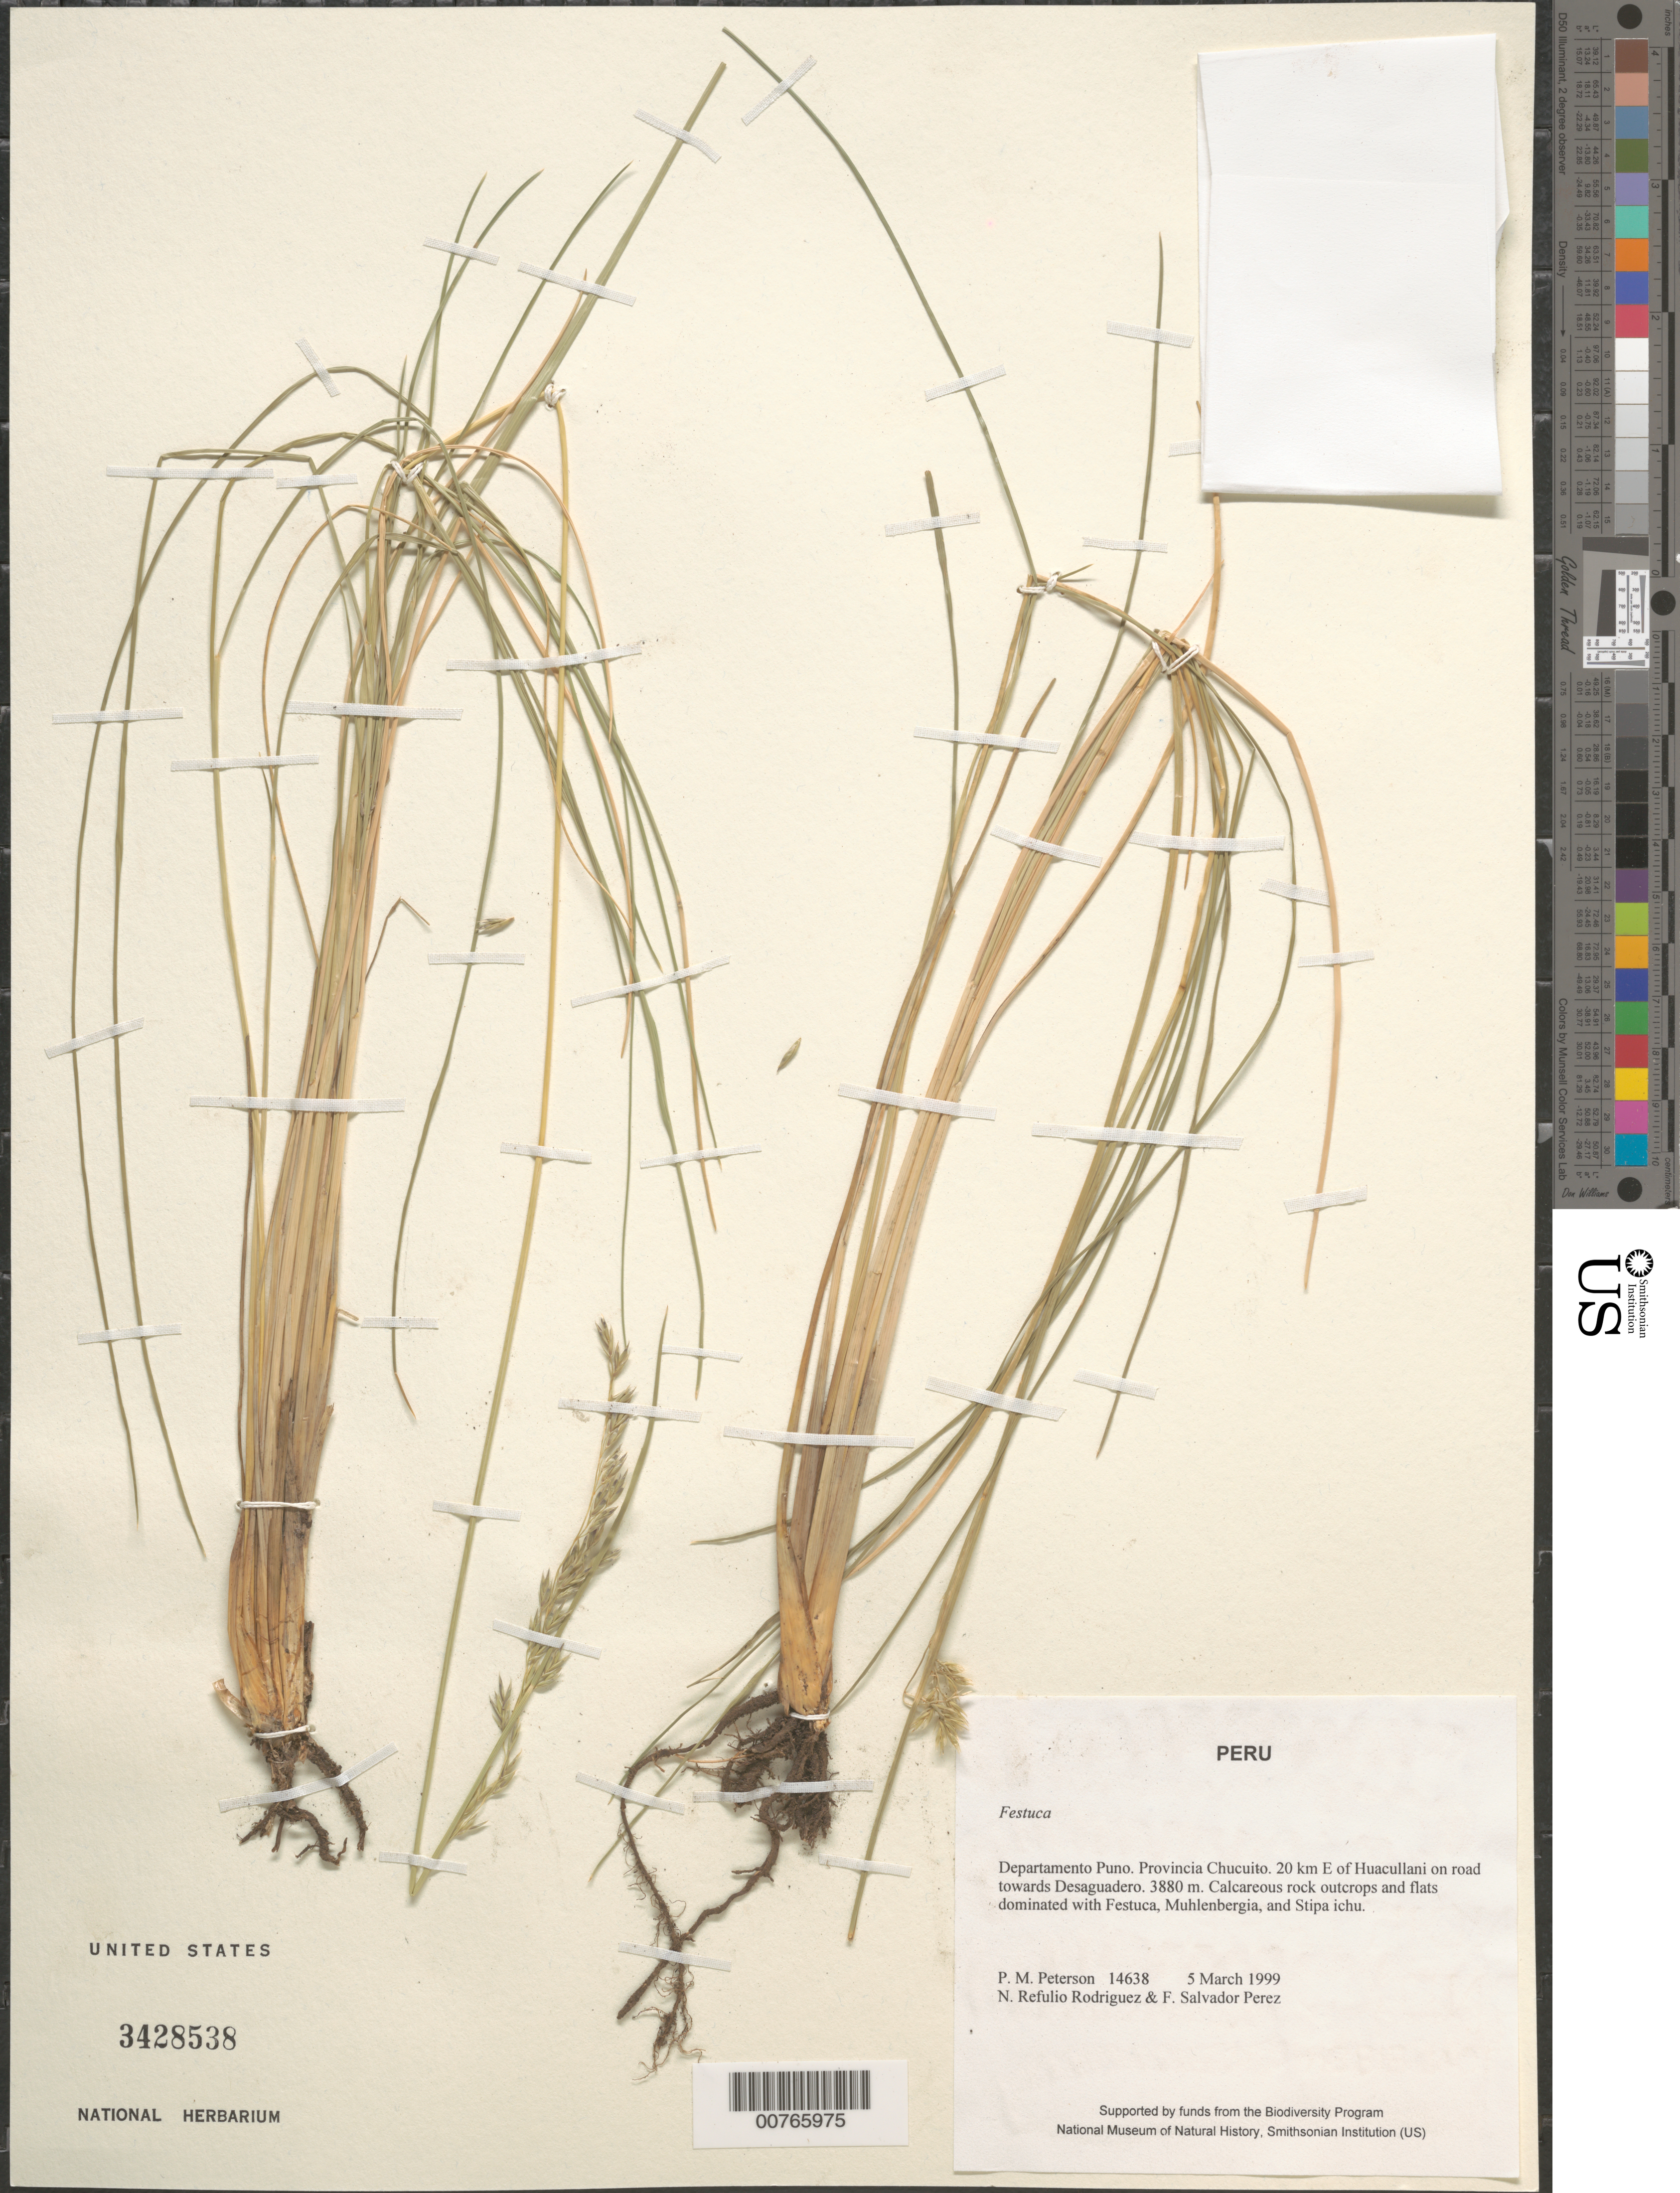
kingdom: Plantae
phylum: Tracheophyta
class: Liliopsida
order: Poales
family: Poaceae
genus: Festuca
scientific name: Festuca sp.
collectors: P. M. Peterson, N. Refulio-Rodríguez & F. Salvador Perez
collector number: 14638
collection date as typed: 05 Mar 1999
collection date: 1999-03-05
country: Peru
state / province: Puno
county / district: Chucuito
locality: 20 km E of Huacullani on road towards Desaguadero.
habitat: Calcareous rock outcrops and flats dominated with Festuca, Muhlenbergia and Stipa ichu.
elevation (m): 3880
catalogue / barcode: US 3428538